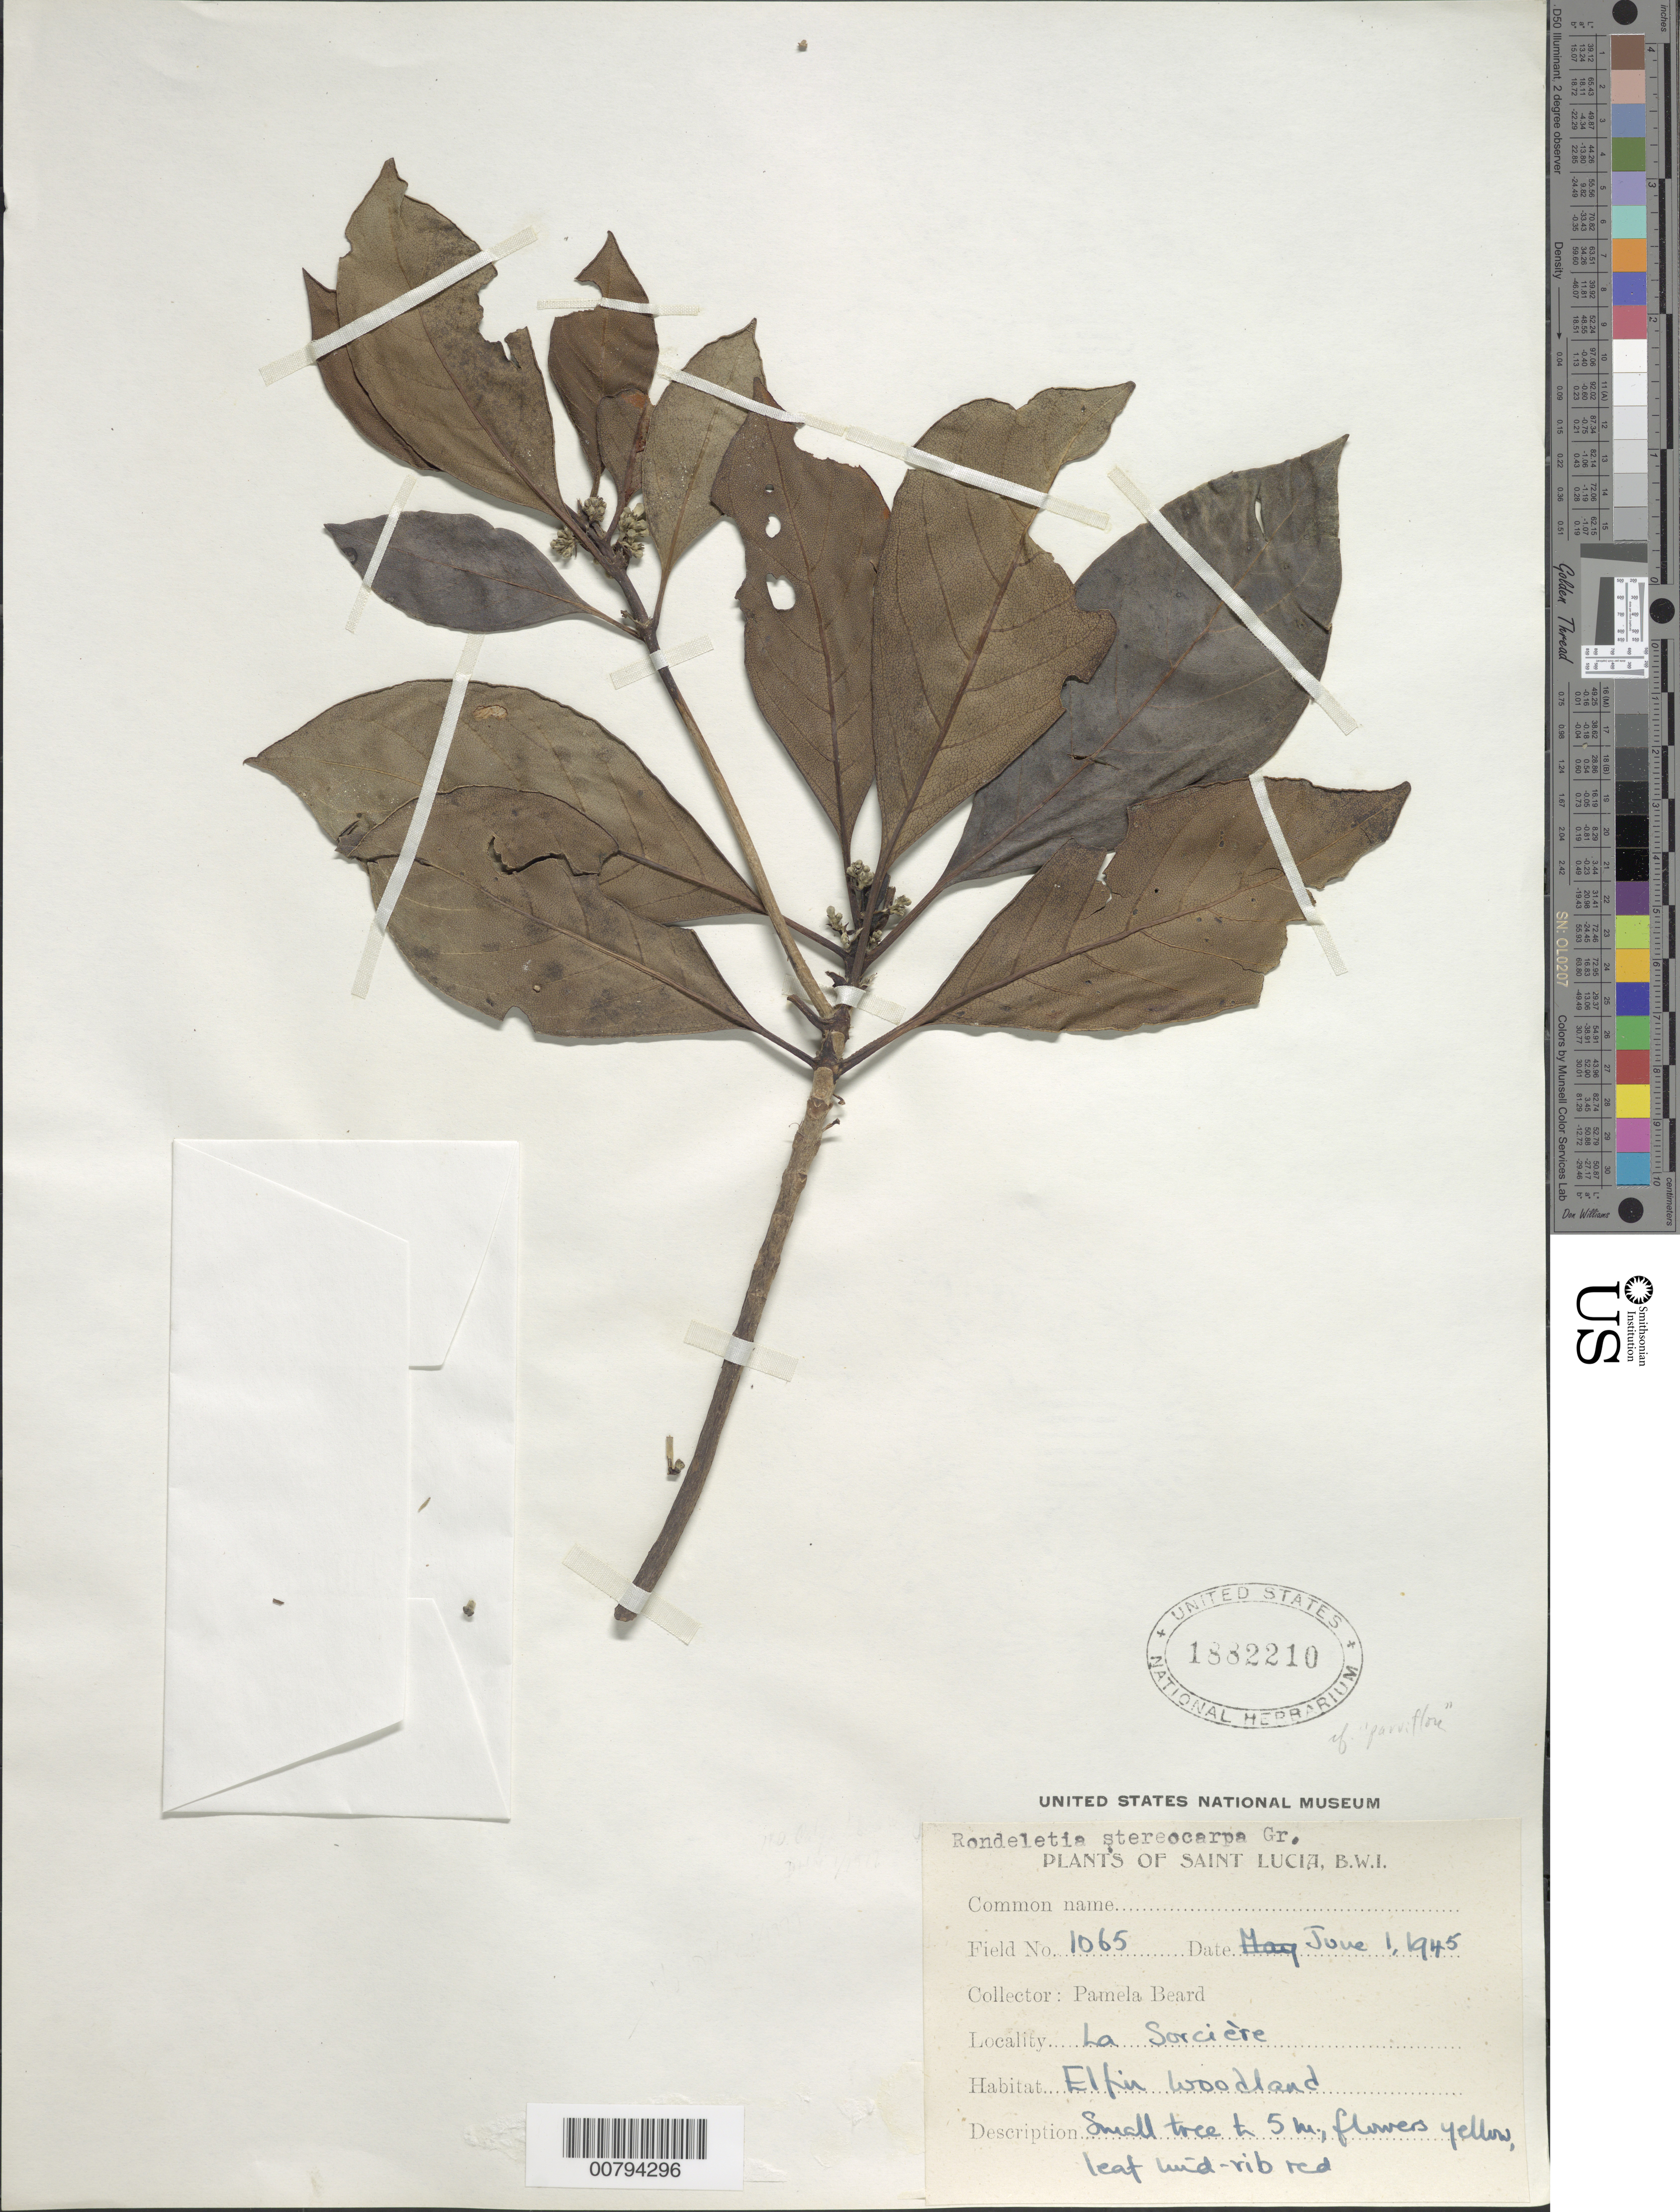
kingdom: Plantae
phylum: Tracheophyta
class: Magnoliopsida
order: Gentianales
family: Rubiaceae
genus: Rondeletia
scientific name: Rondeletia parviflora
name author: Poir.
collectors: P. Beard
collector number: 1065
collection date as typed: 01 Jun 1945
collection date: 1945-06-01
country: St. Lucia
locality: La Sorcière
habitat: Elfin Woodland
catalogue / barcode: US 1882210